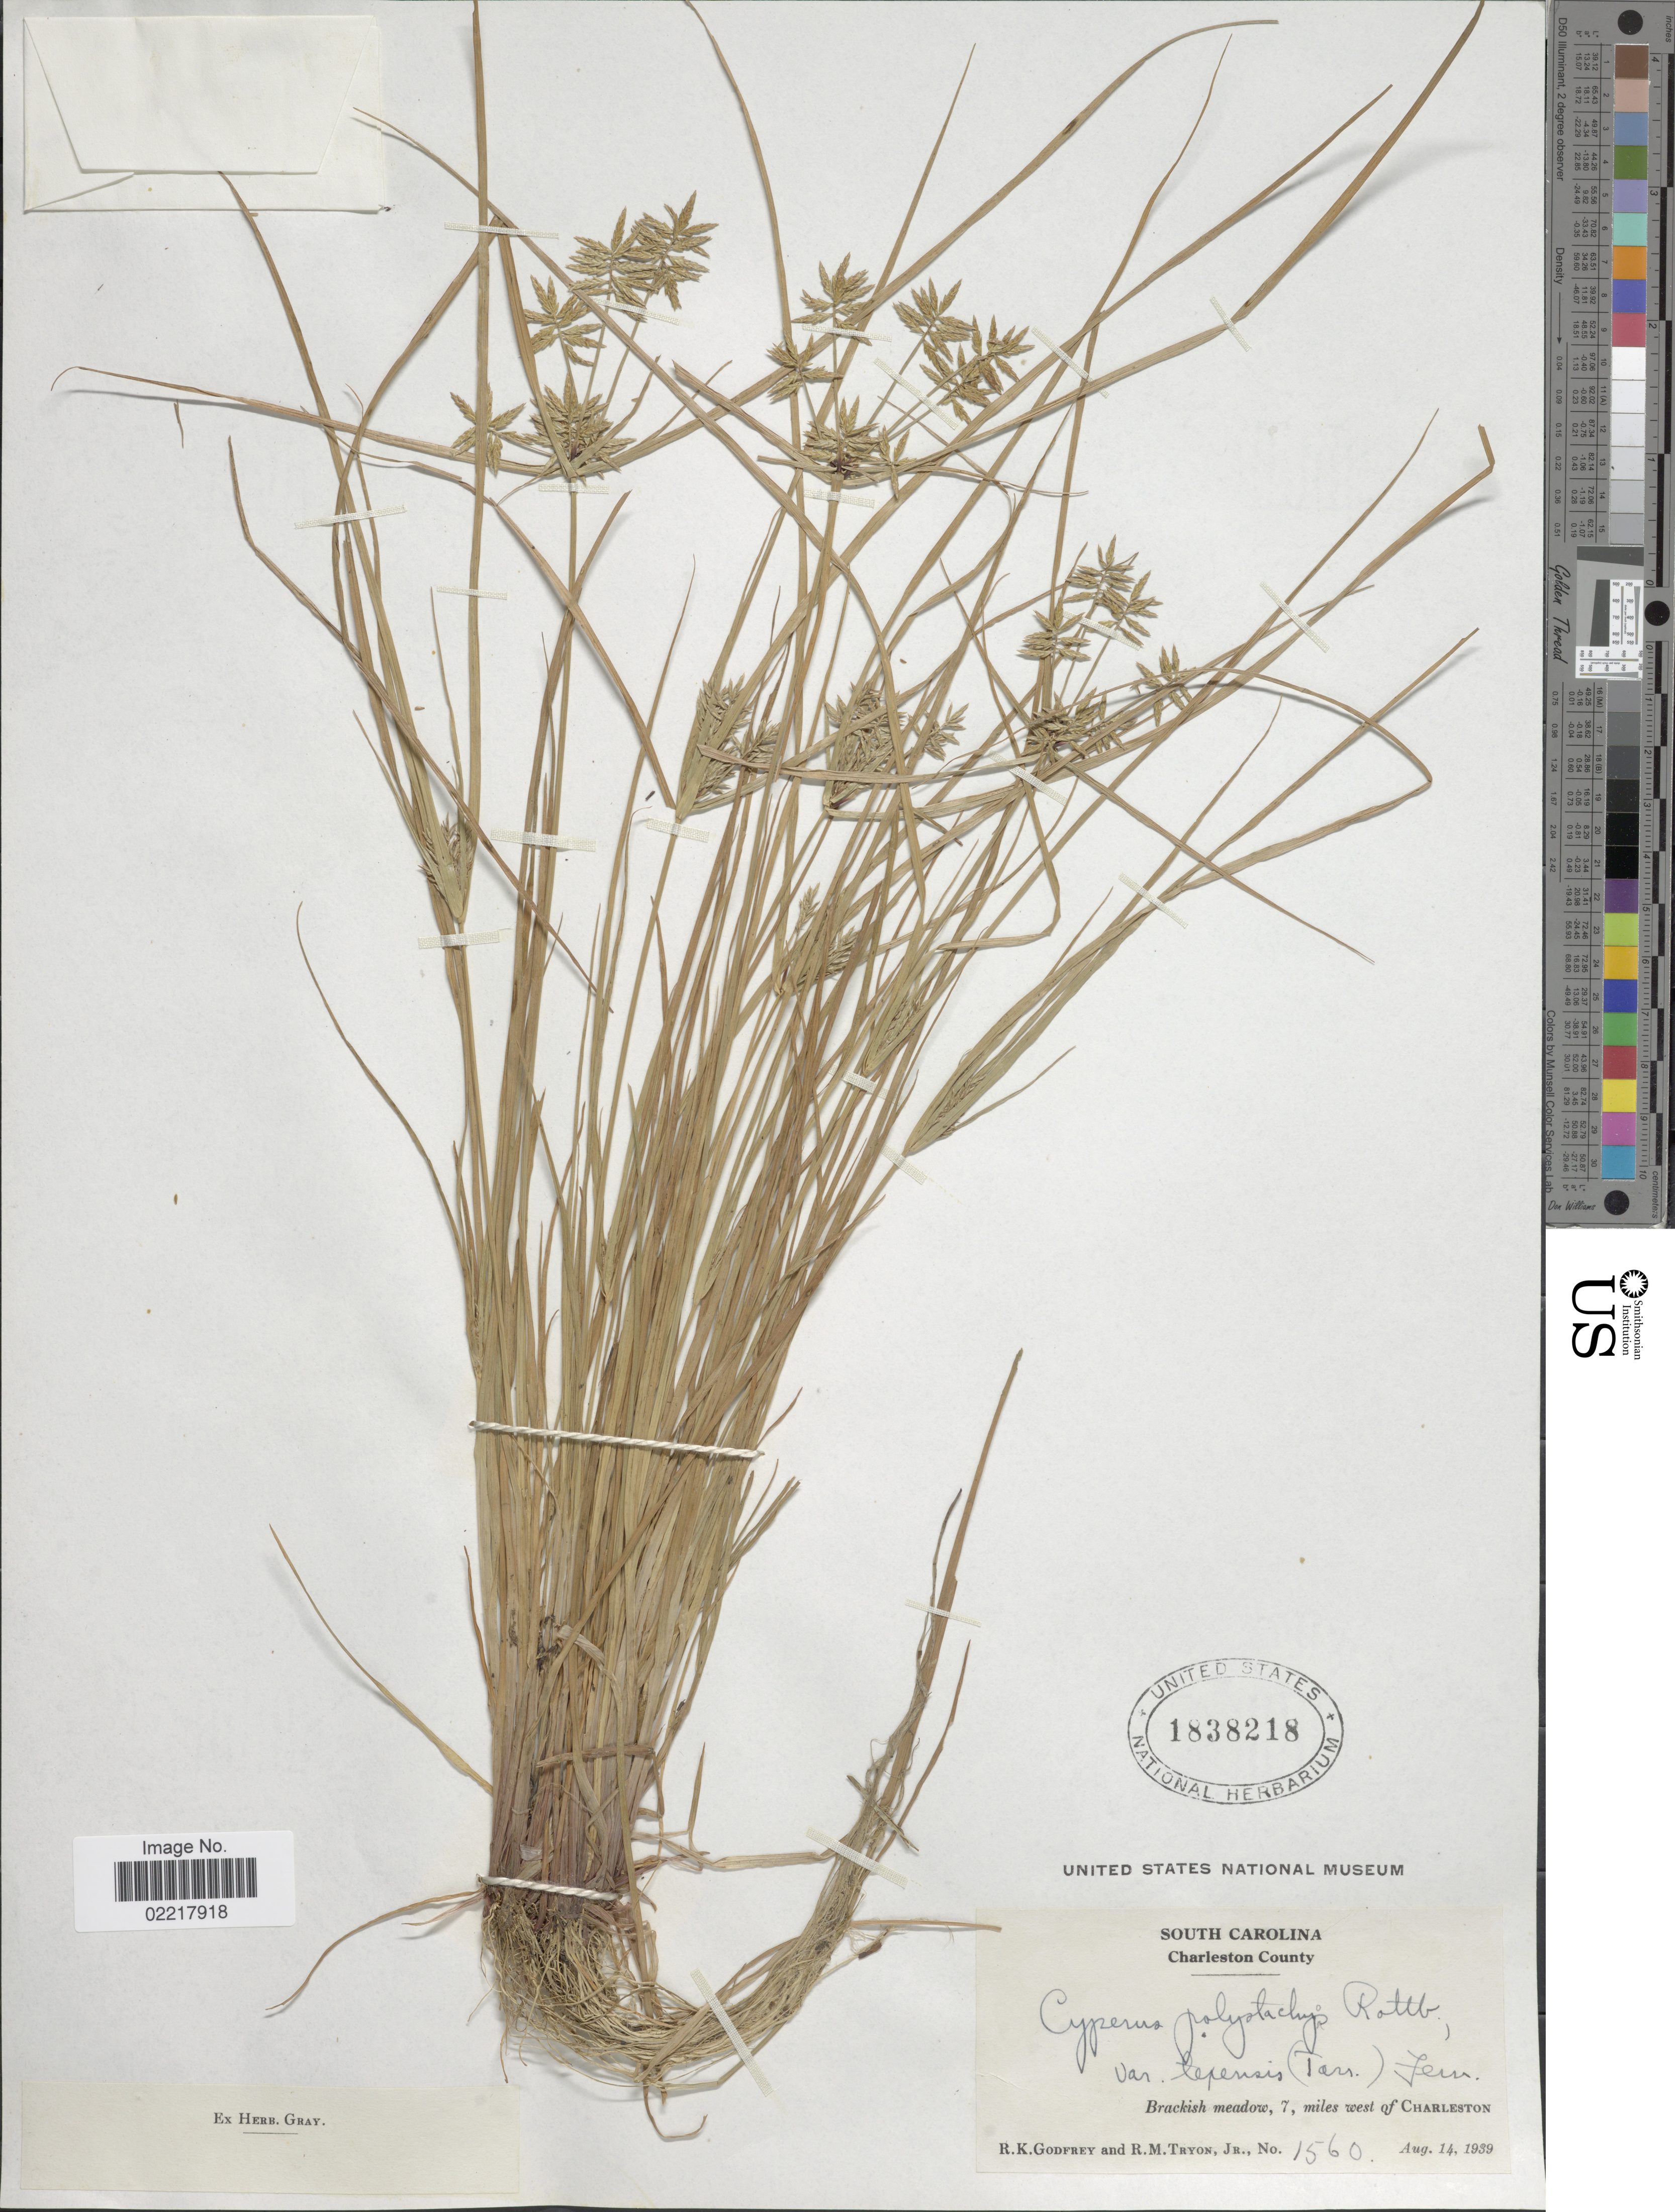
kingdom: Plantae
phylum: Tracheophyta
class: Liliopsida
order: Poales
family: Cyperaceae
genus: Cyperus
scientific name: Cyperus polystachyos var. texensis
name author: (Torr.) Fernald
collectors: R. K. Godfrey & R. M. Tryon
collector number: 1560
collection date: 1939-08-14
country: United States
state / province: South Carolina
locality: Charleston County, Brackish meadow. 7, miles west of Charleston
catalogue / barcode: US 1838218